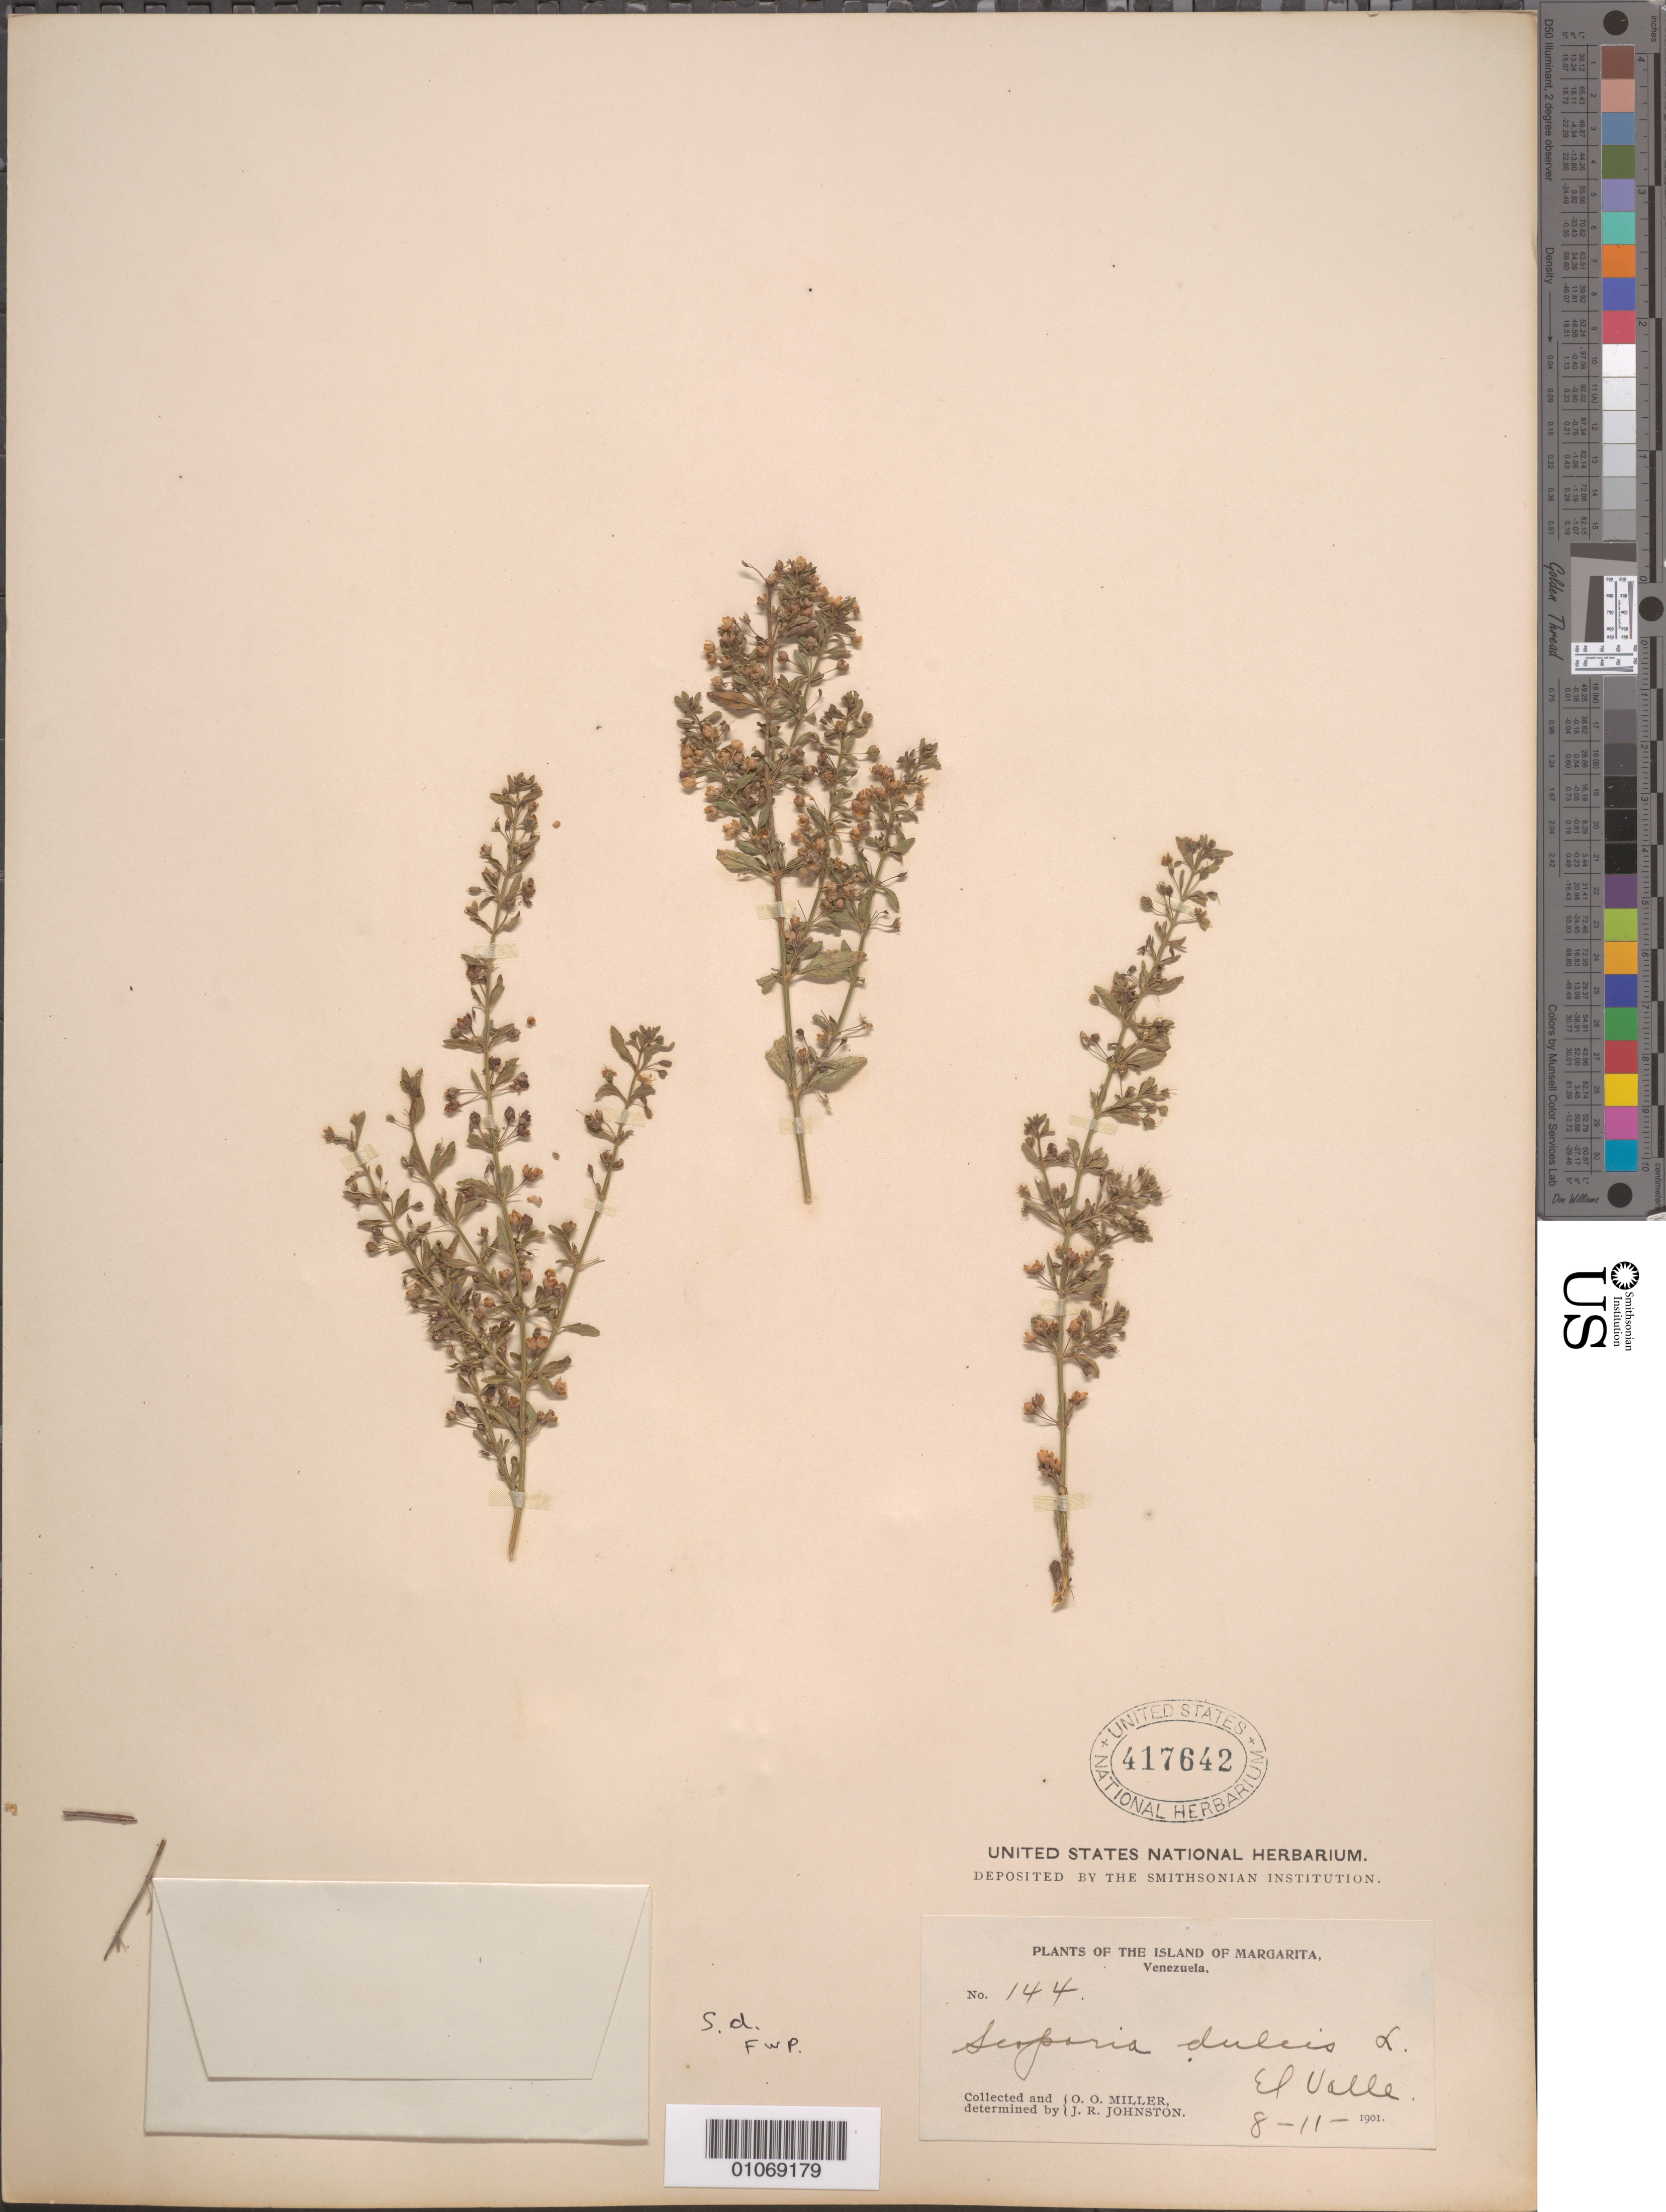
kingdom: Plantae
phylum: Tracheophyta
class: Magnoliopsida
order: Lamiales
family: Plantaginaceae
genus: Scoparia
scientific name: Scoparia dulcis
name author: L.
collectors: O. O. Miller & J. Johnston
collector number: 144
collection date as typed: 08 Nov 1901 or 11 Aug 1901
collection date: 1901-08-11 or 1901-11-08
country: Venezuela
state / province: Nueva Esparta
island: Margarita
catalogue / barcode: US 417642